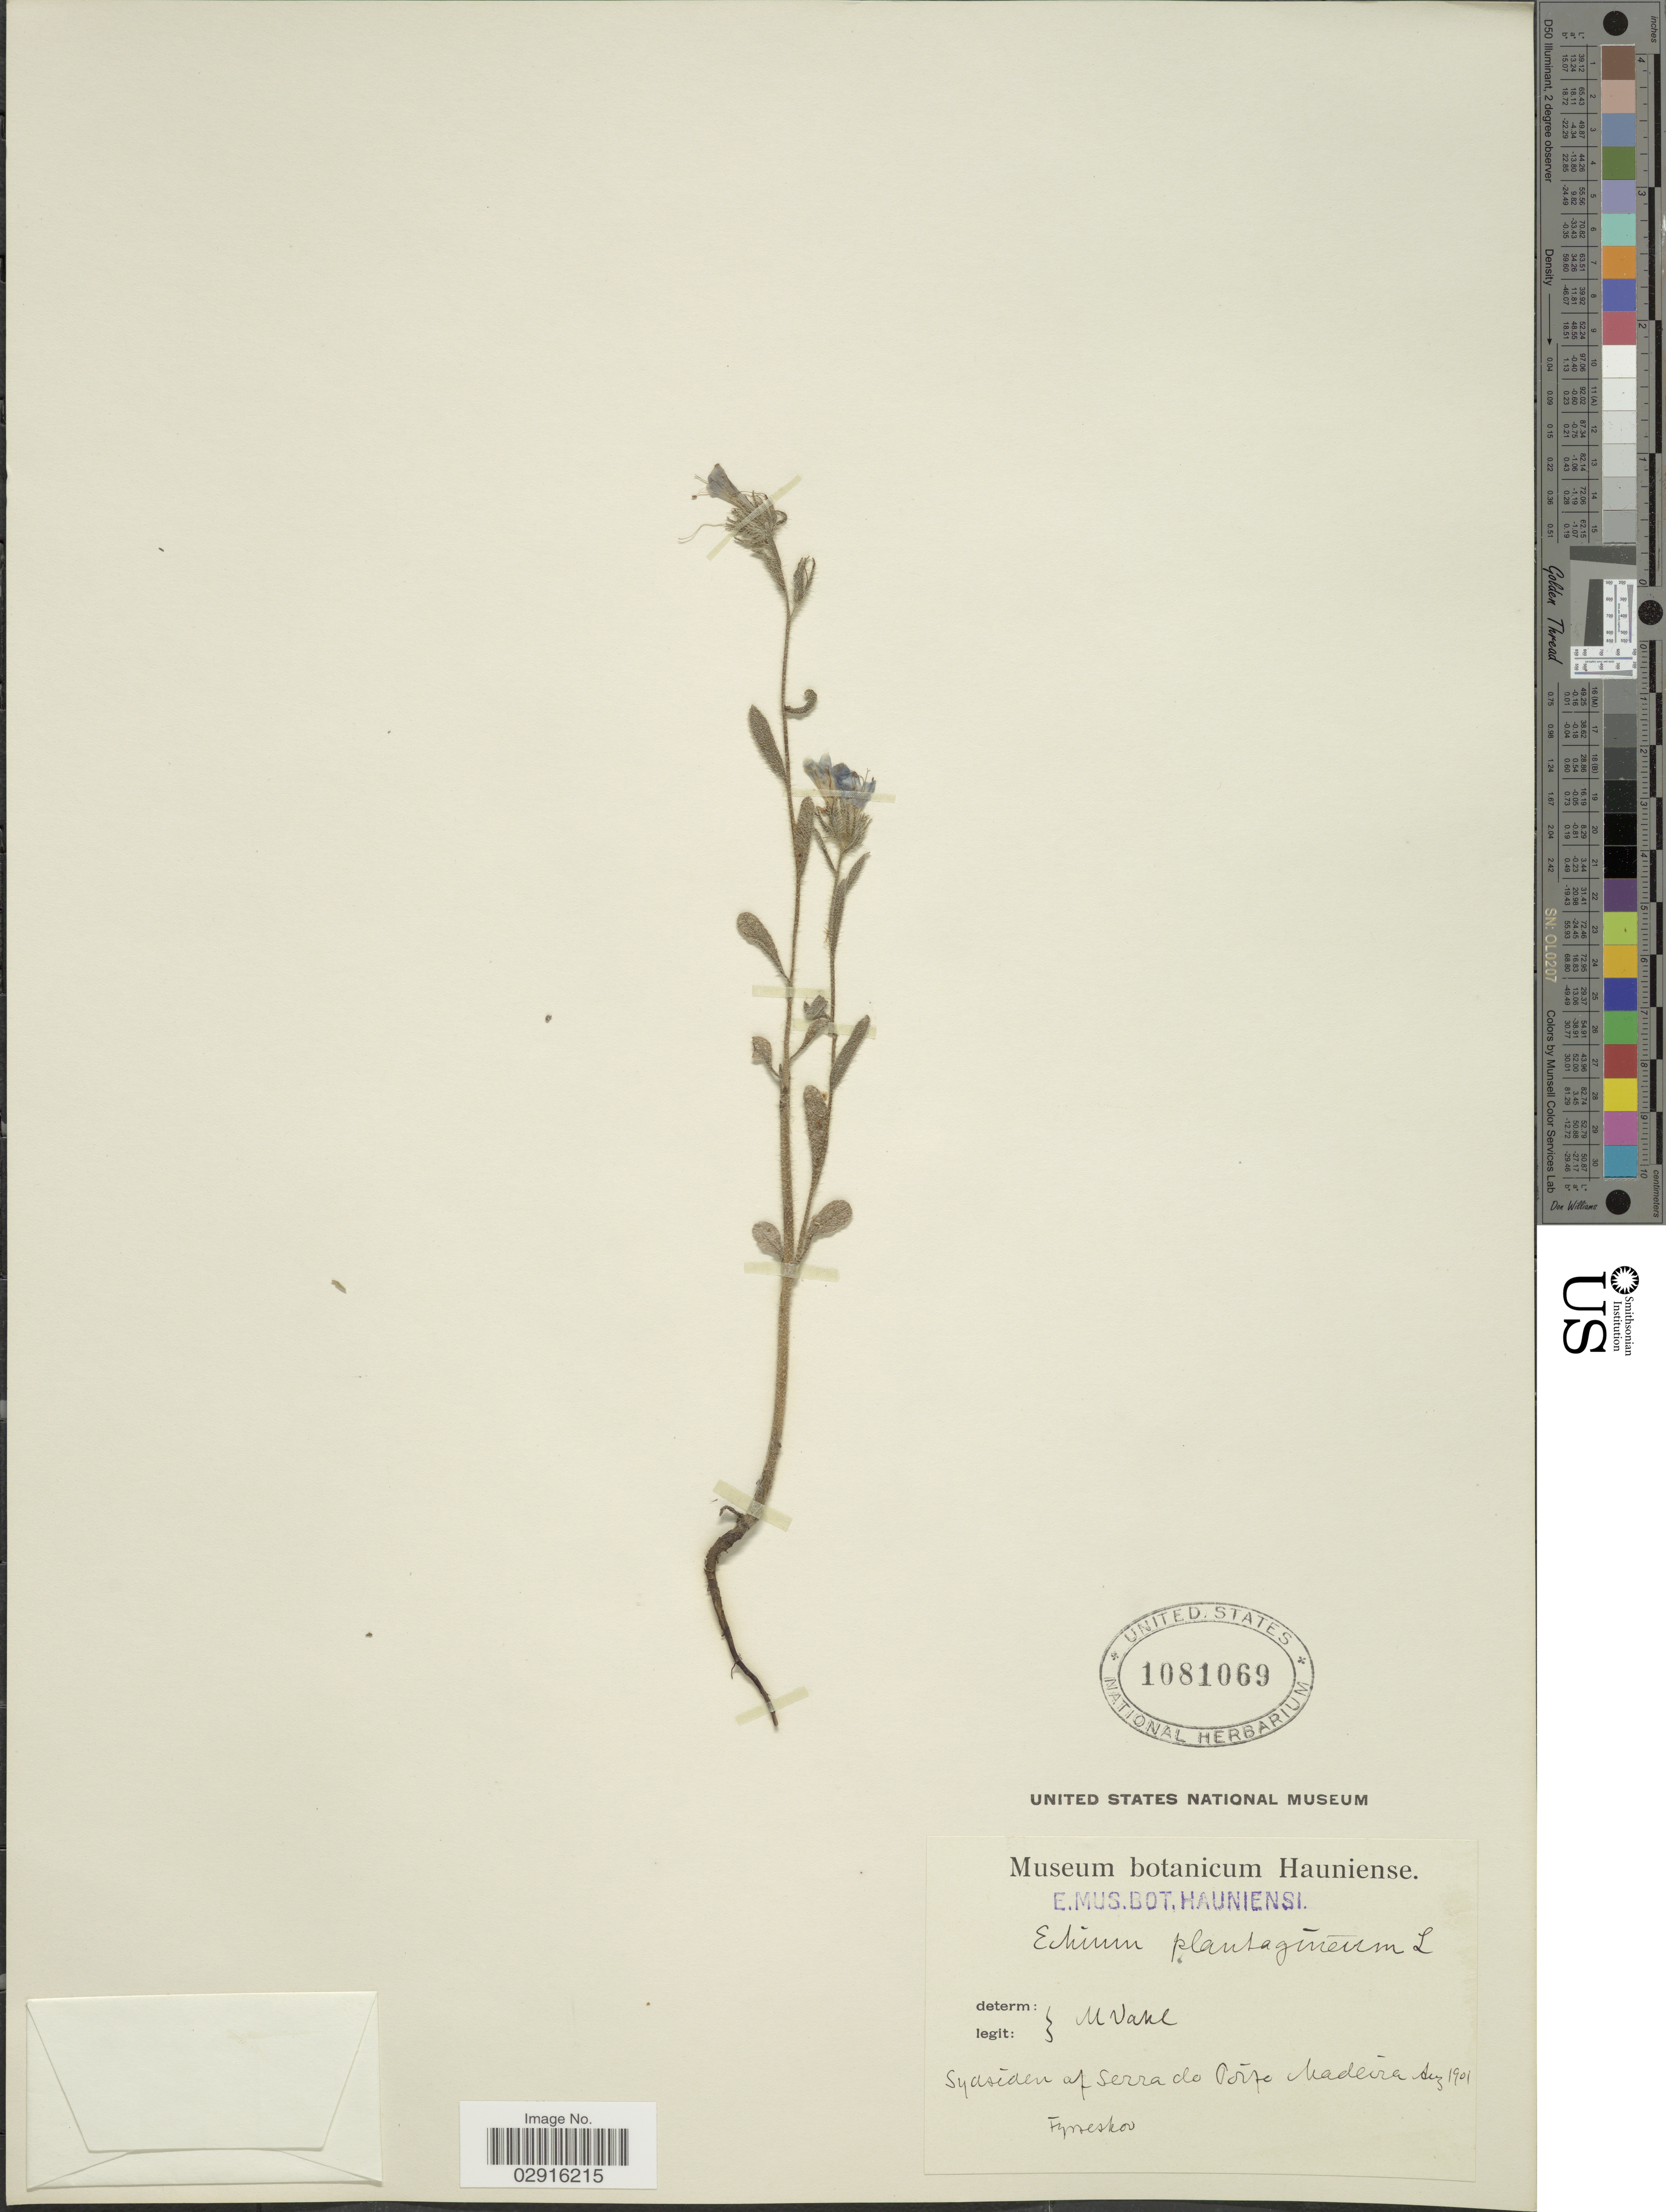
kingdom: Plantae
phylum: Tracheophyta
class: Magnoliopsida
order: Boraginales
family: Boraginaceae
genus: Echium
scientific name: Echium plantagineum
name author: L.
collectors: M. Vahl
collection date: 1901-08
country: Portugal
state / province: Madeira (Aut. Reg.)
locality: Syasiden of Serra do Porte Madeira Fyrneskov [interpreted].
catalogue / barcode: US 1081069